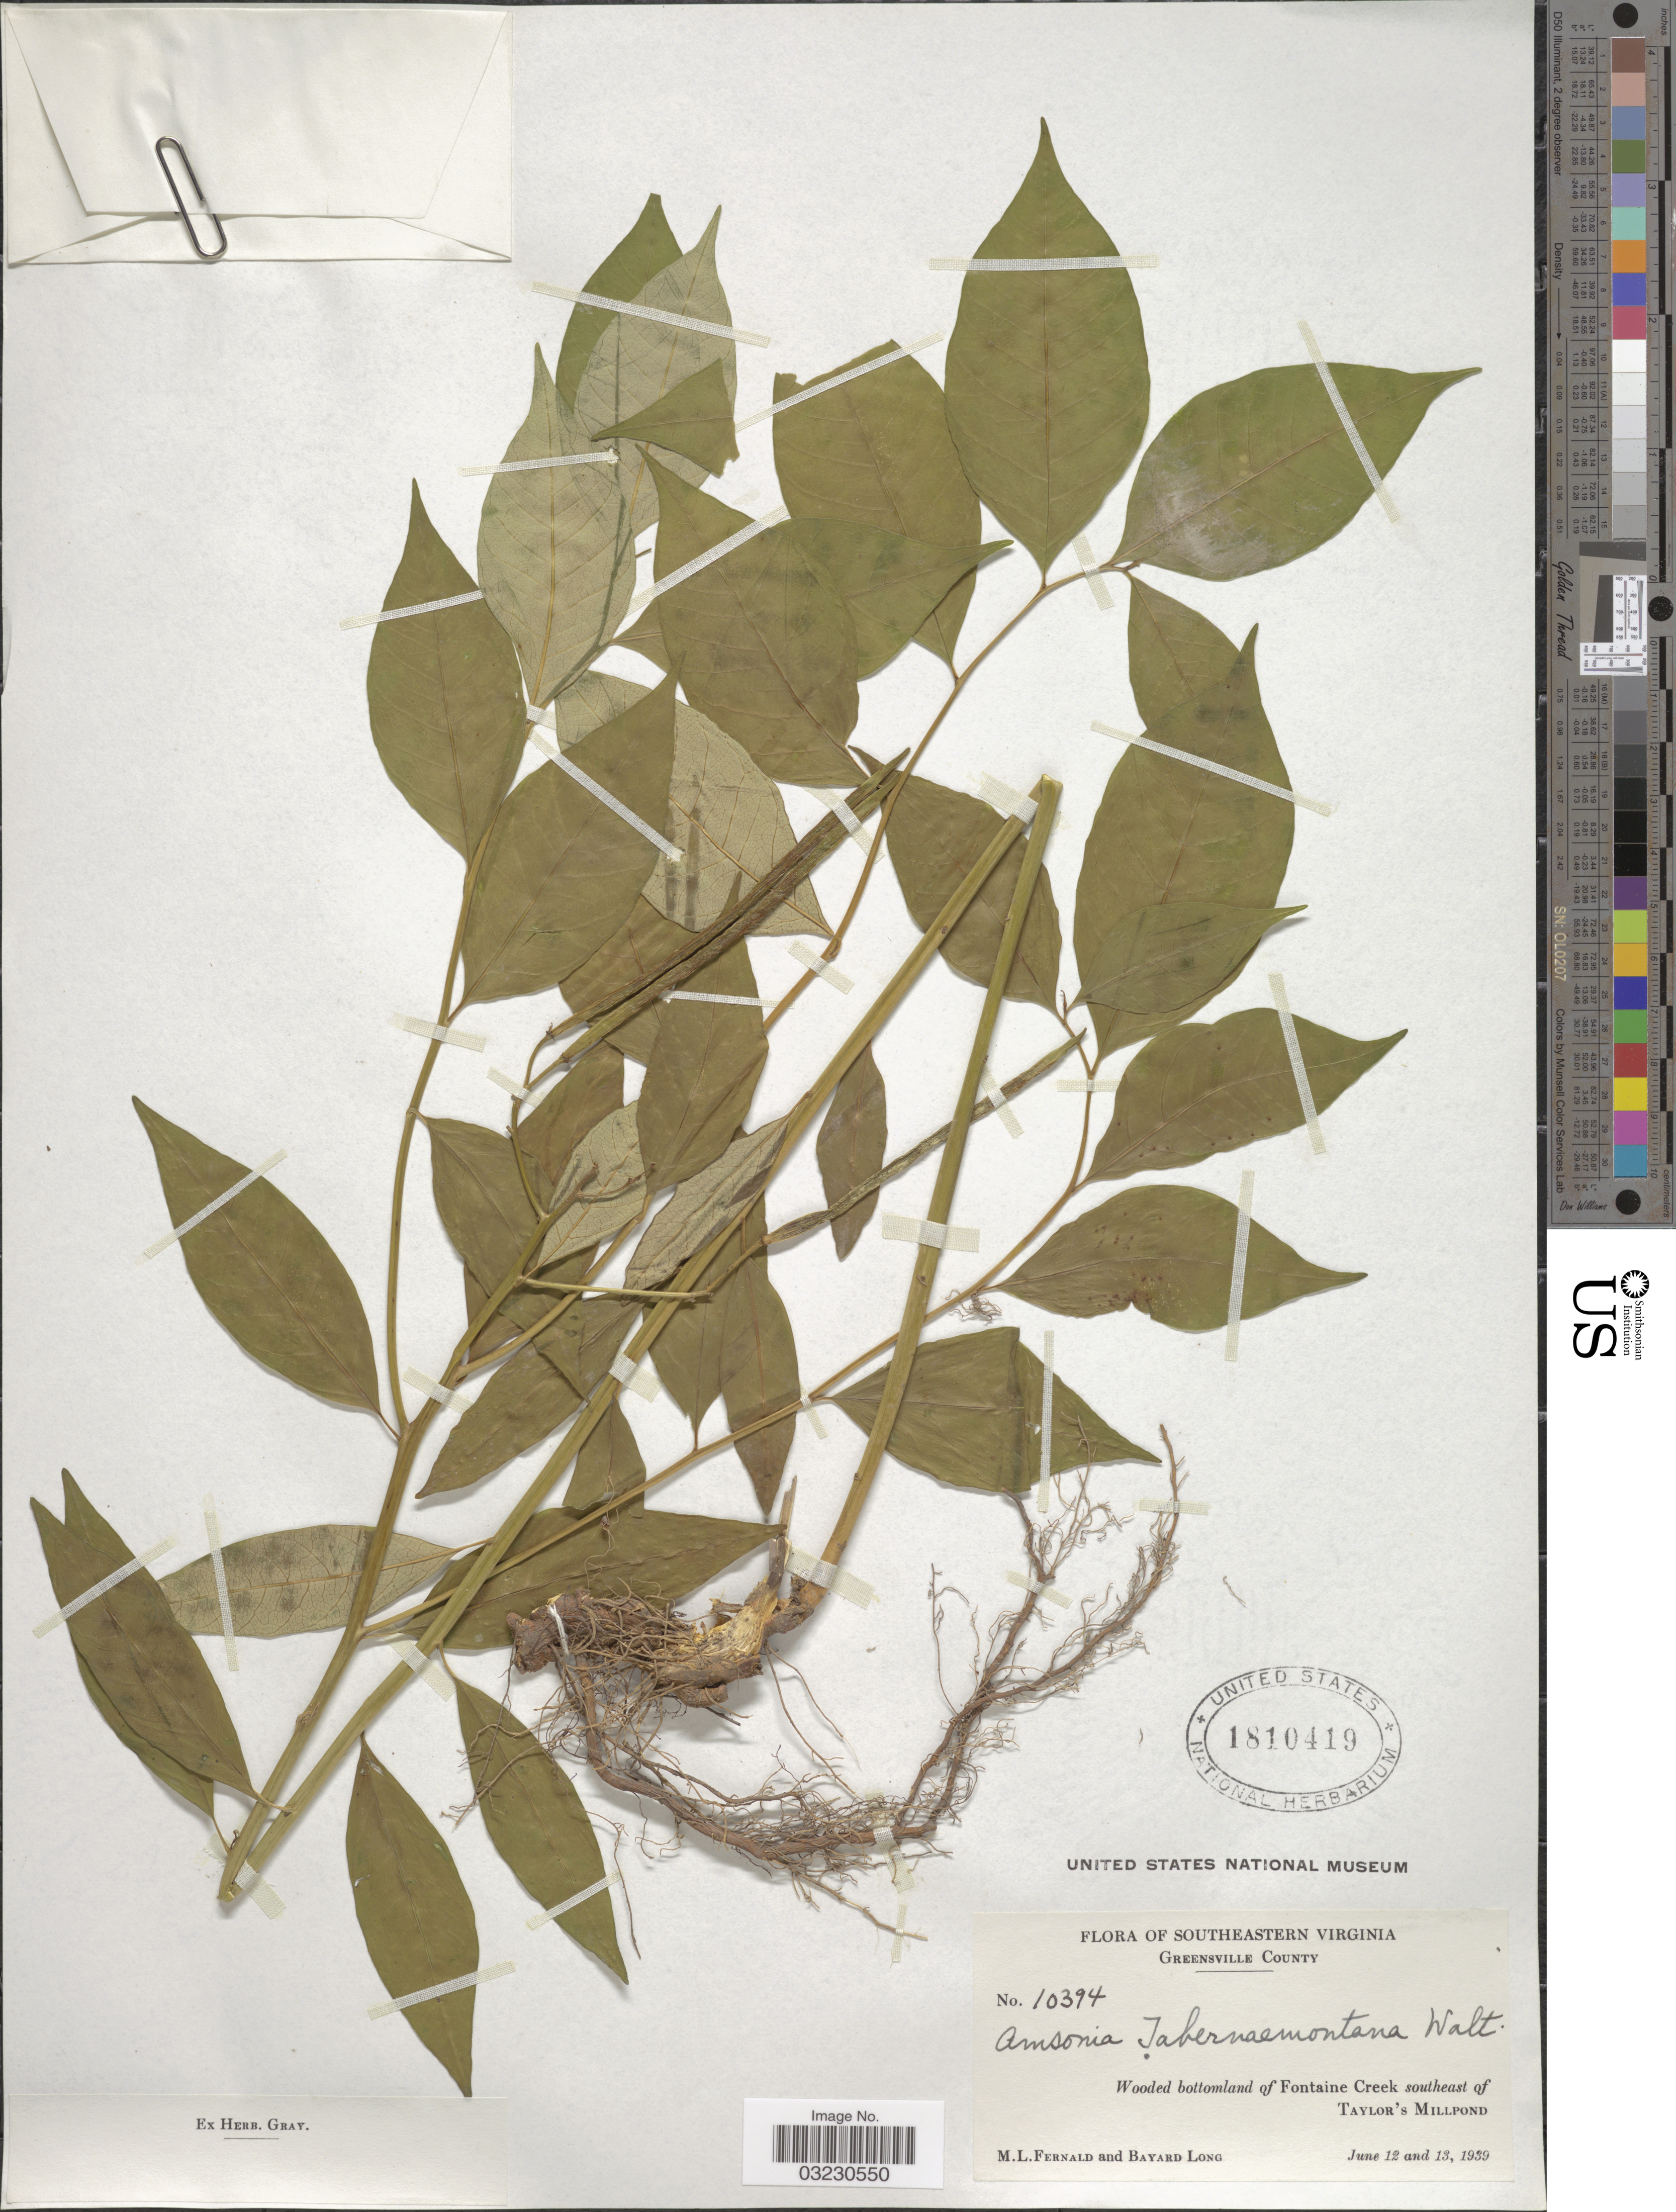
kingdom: Plantae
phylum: Tracheophyta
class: Magnoliopsida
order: Gentianales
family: Apocynaceae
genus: Amsonia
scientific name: Amsonia tabernaemontana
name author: Walter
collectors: M. L. Fernald & B. Long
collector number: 10394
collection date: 1939-06-12/1939-06-13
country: United States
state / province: Virginia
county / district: Greensville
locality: Southeastern Virginia, Greensville County, Wooded bottomland of Fontaine Creek southeast of Taylor's Millpond.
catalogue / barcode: US 1810419